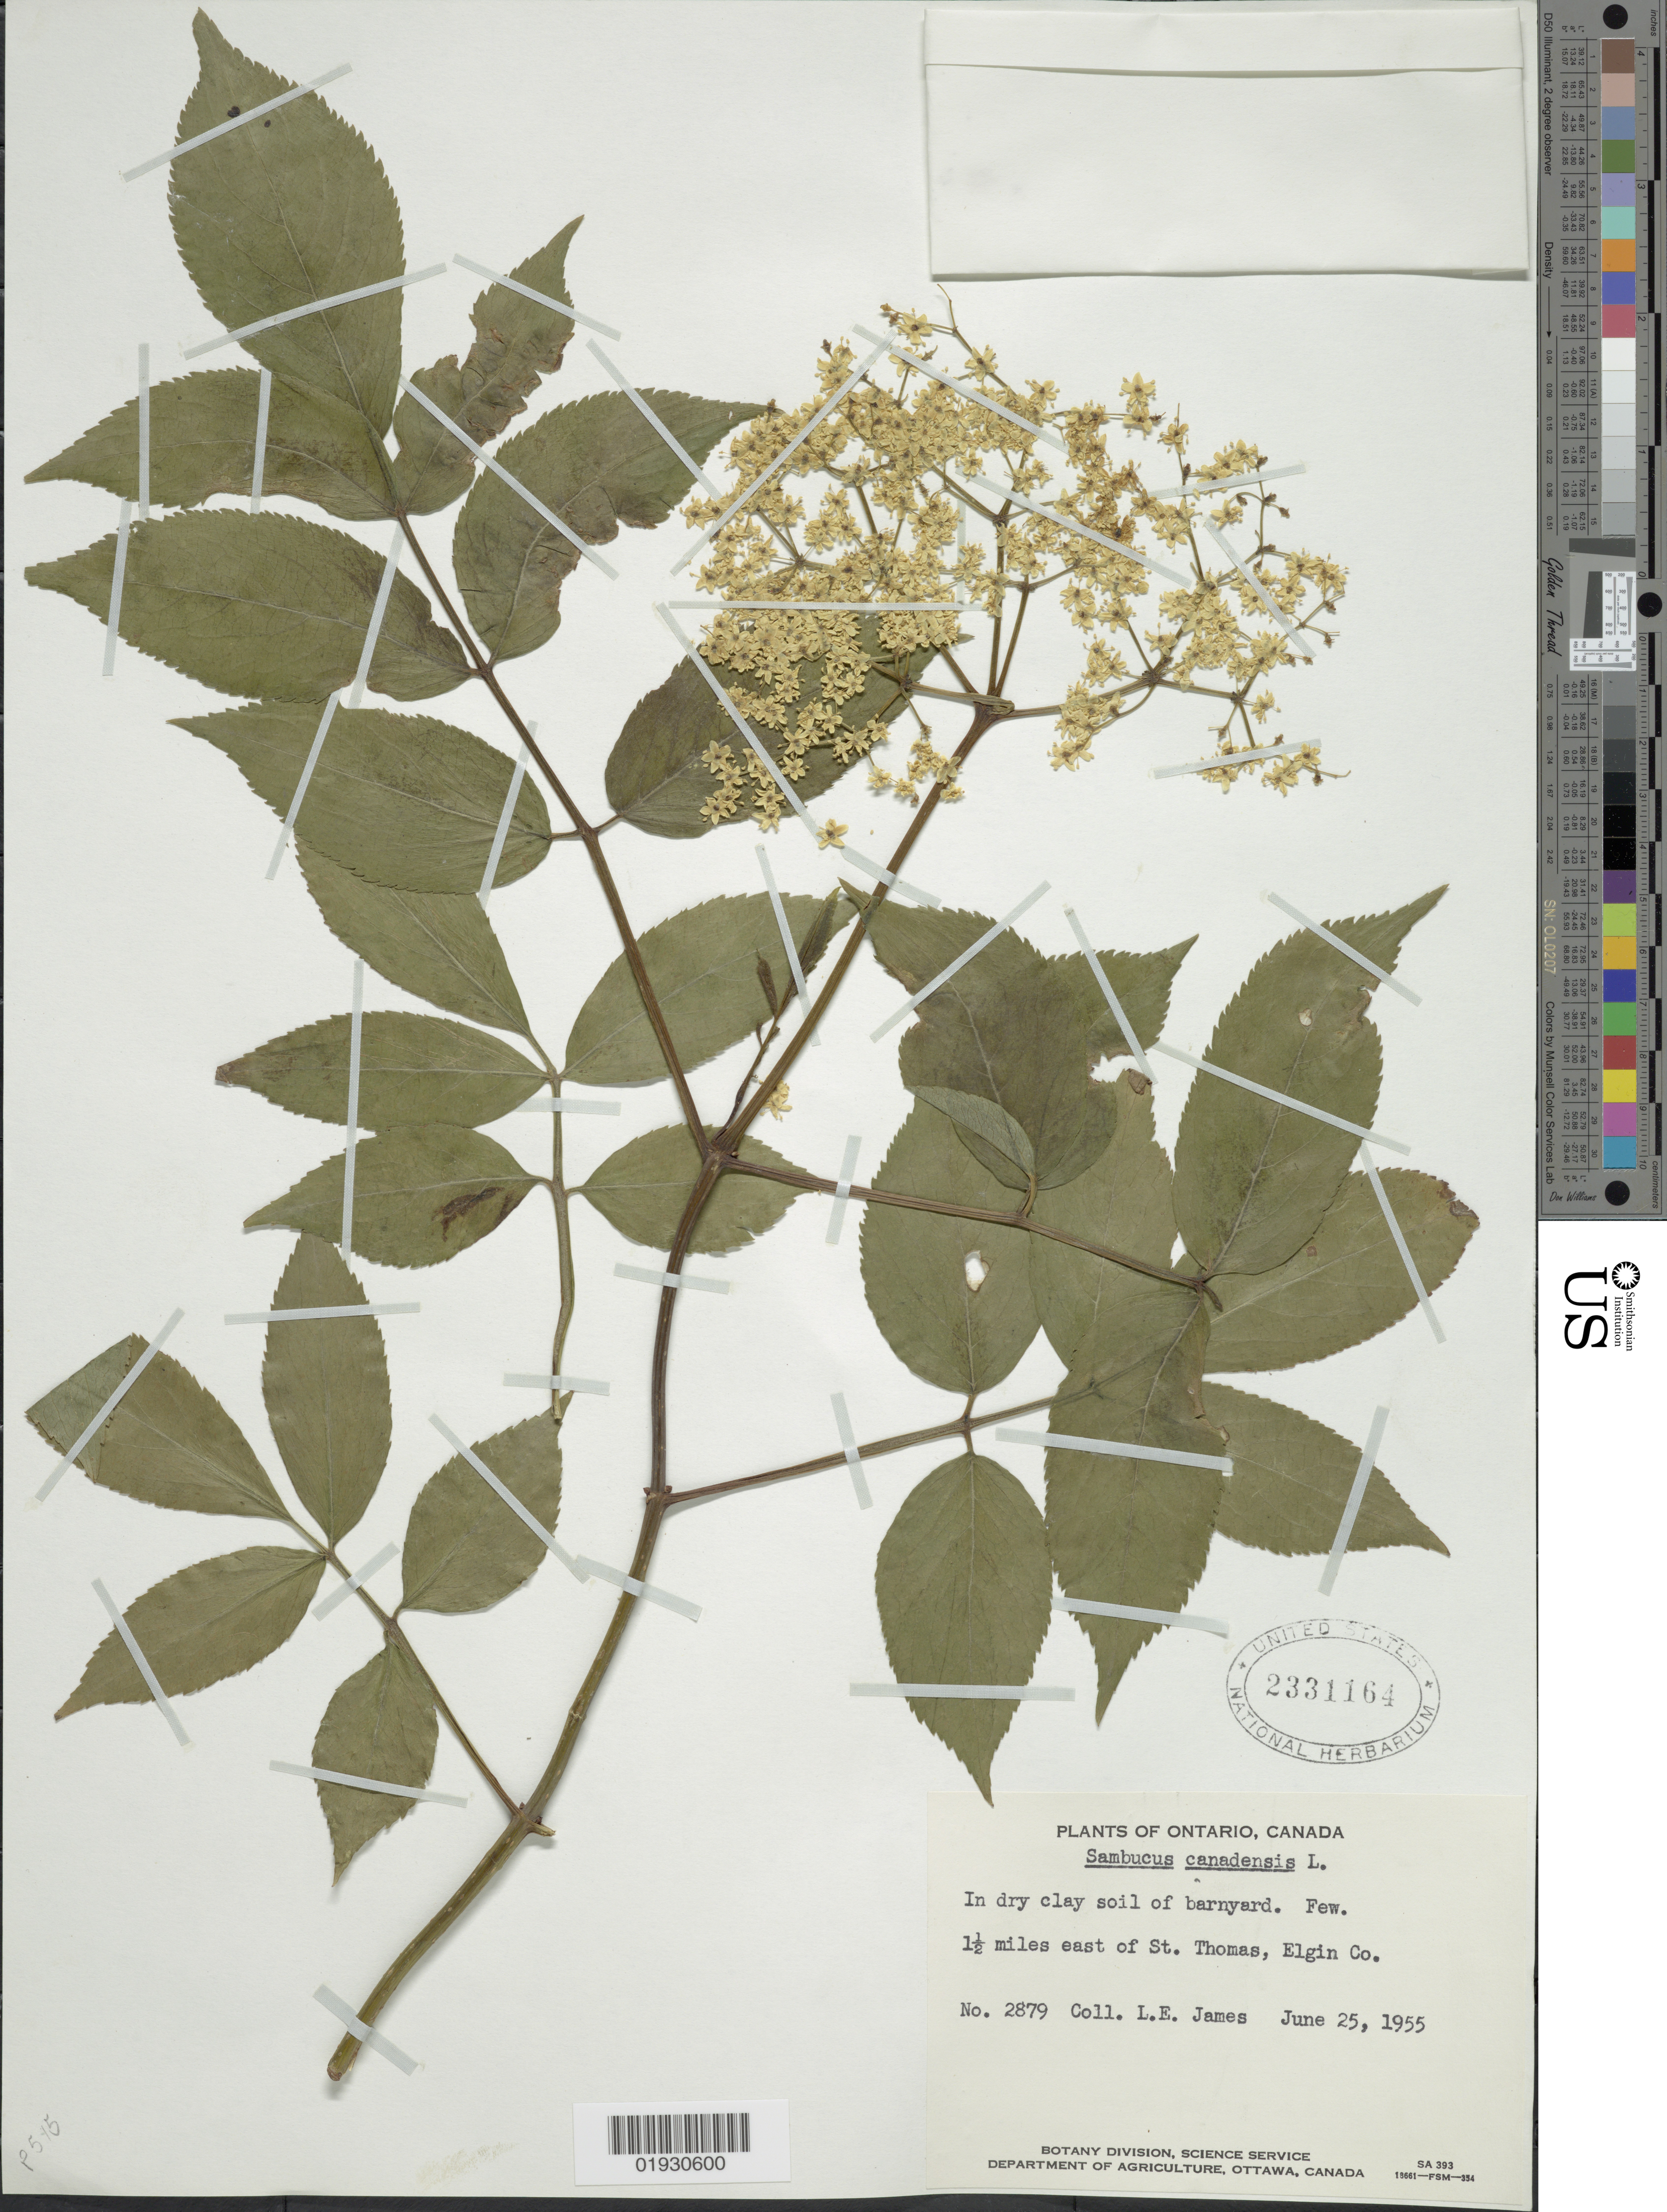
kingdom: Plantae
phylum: Tracheophyta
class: Magnoliopsida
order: Dipsacales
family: Viburnaceae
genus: Sambucus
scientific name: Sambucus canadensis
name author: L.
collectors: L. E. James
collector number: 2879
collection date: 1955-06-25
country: Canada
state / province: Ontario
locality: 1½ miles east of St.Thomas, Elgin Co.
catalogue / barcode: US 2331164